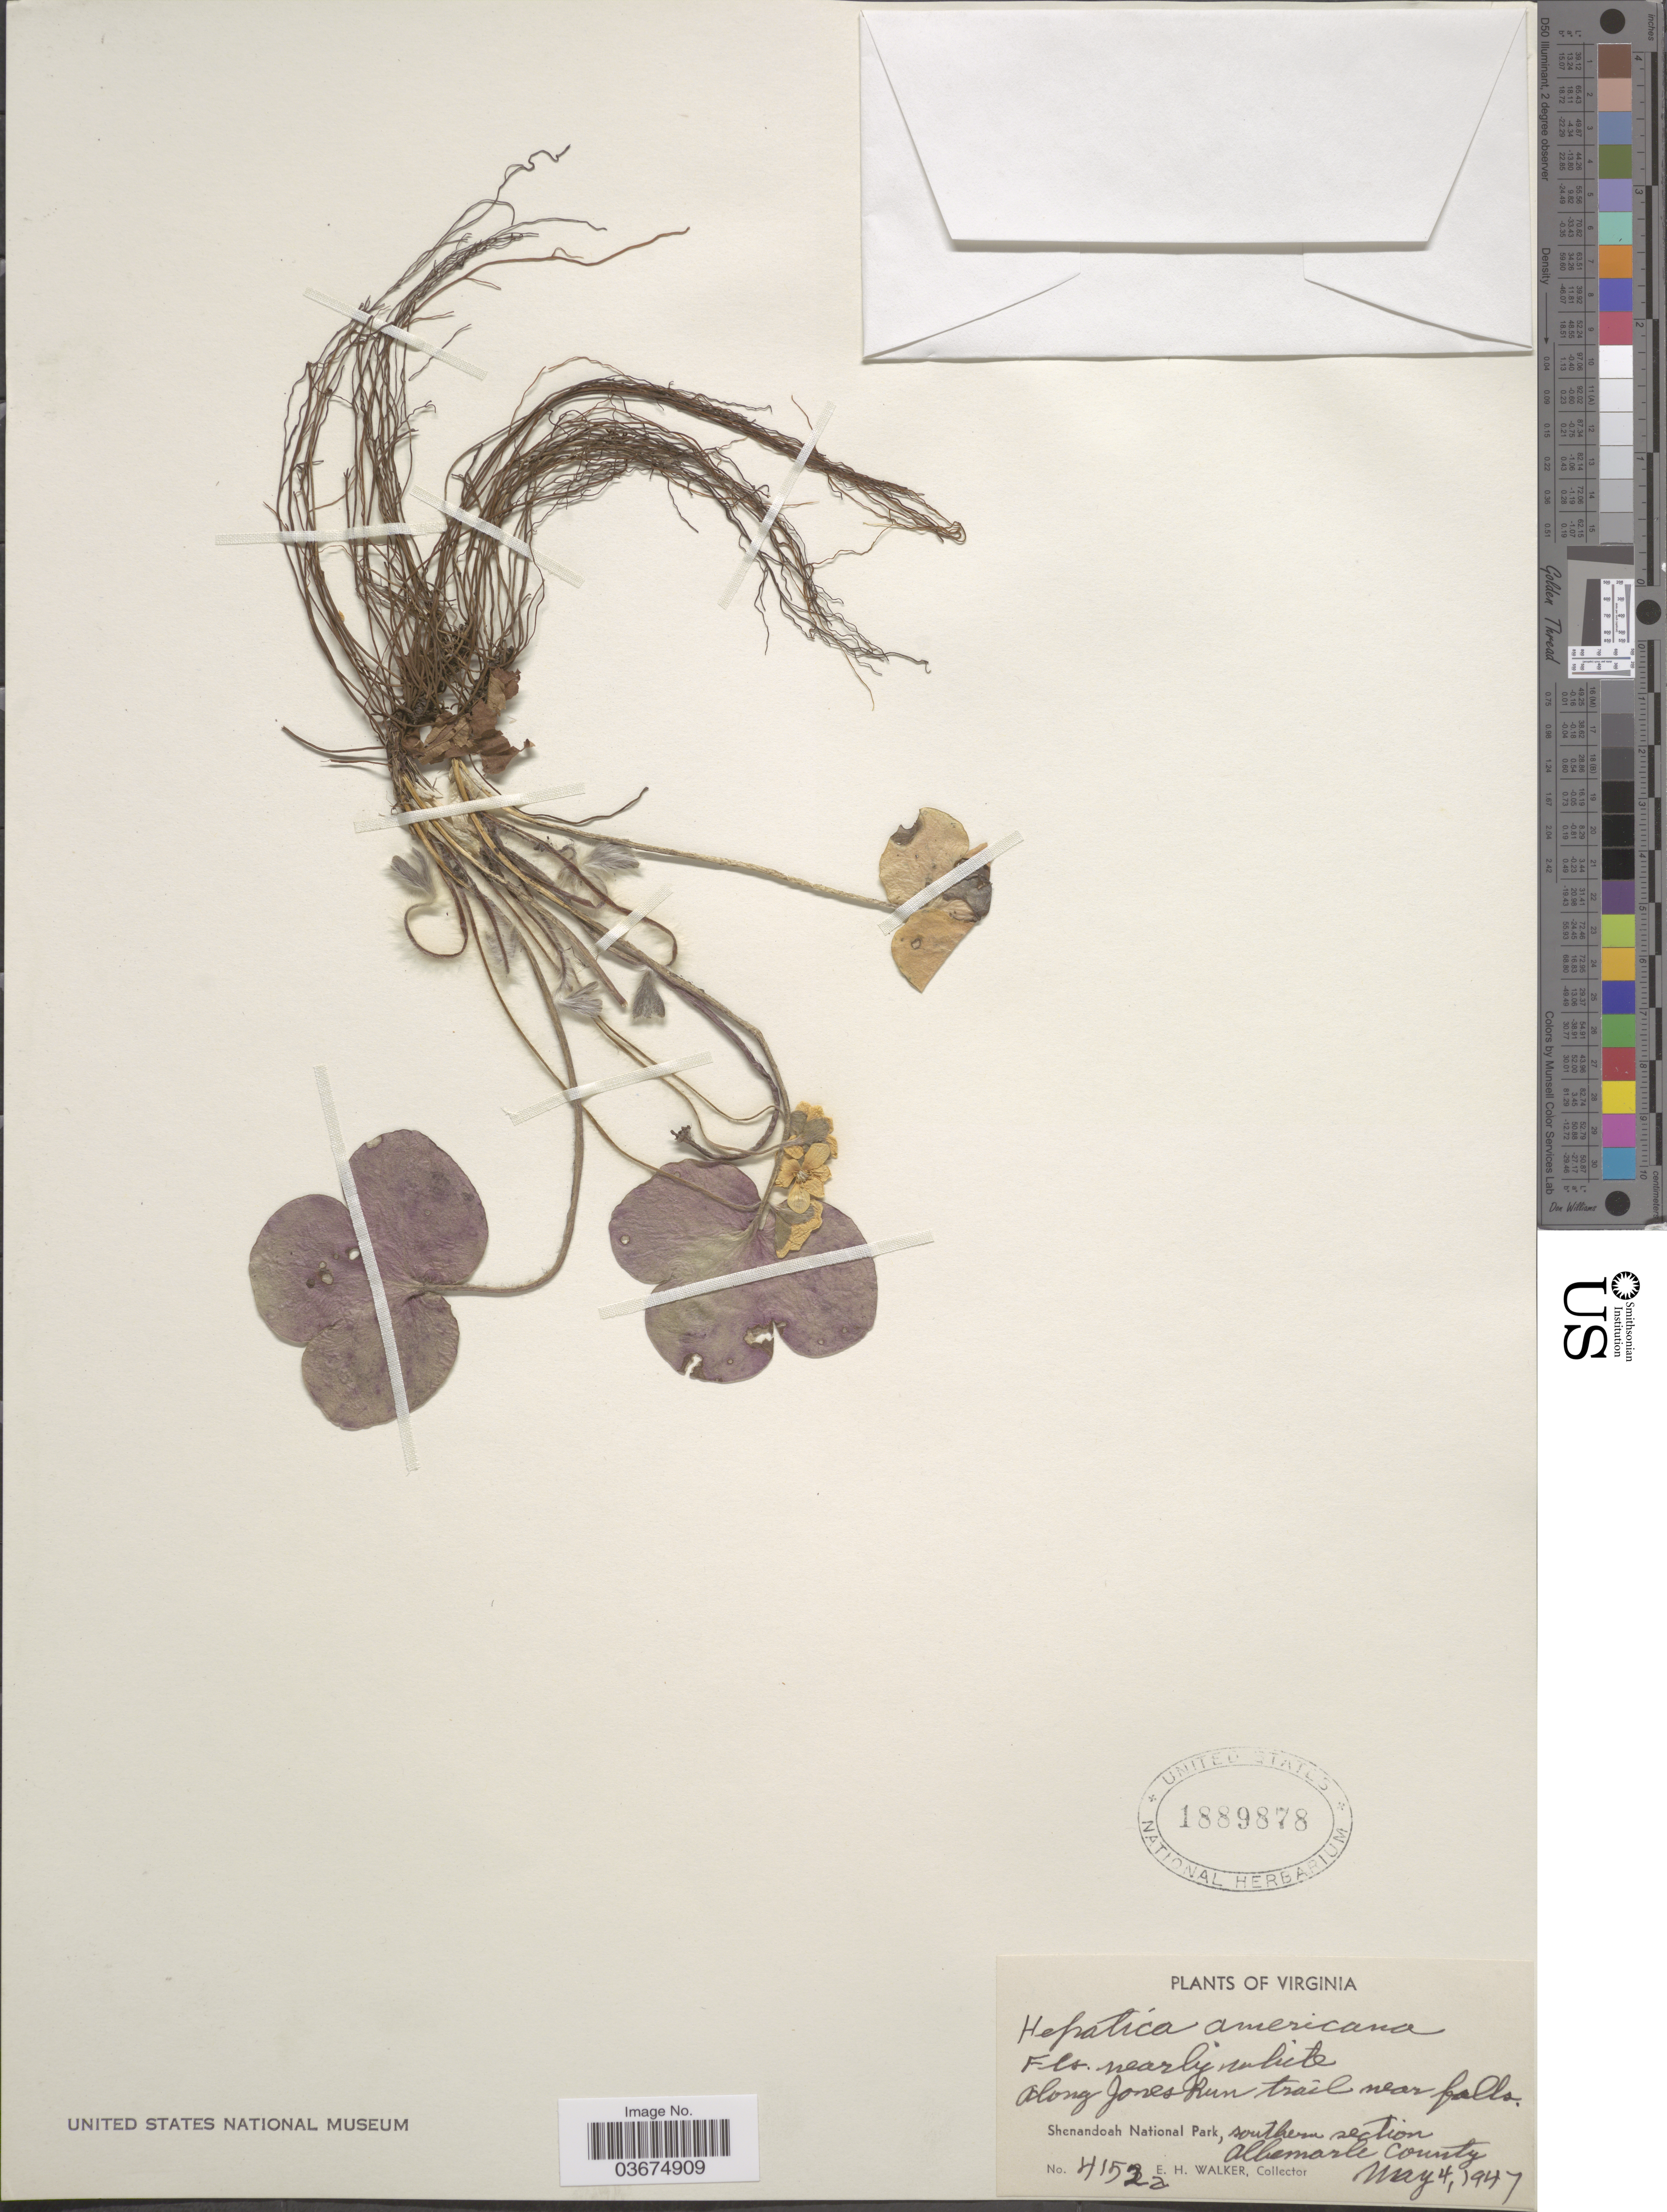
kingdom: Plantae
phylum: Tracheophyta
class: Magnoliopsida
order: Ranunculales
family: Ranunculaceae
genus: Hepatica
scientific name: Hepatica americana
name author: (DC.) Ker Gawl.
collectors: E. H. Walker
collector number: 4152a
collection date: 1947-05-04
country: United States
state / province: Virginia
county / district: Albemarle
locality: Along Jones Run trail near falls. Shenandoah National Park, southern section Albemarle County.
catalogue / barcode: US 1889878